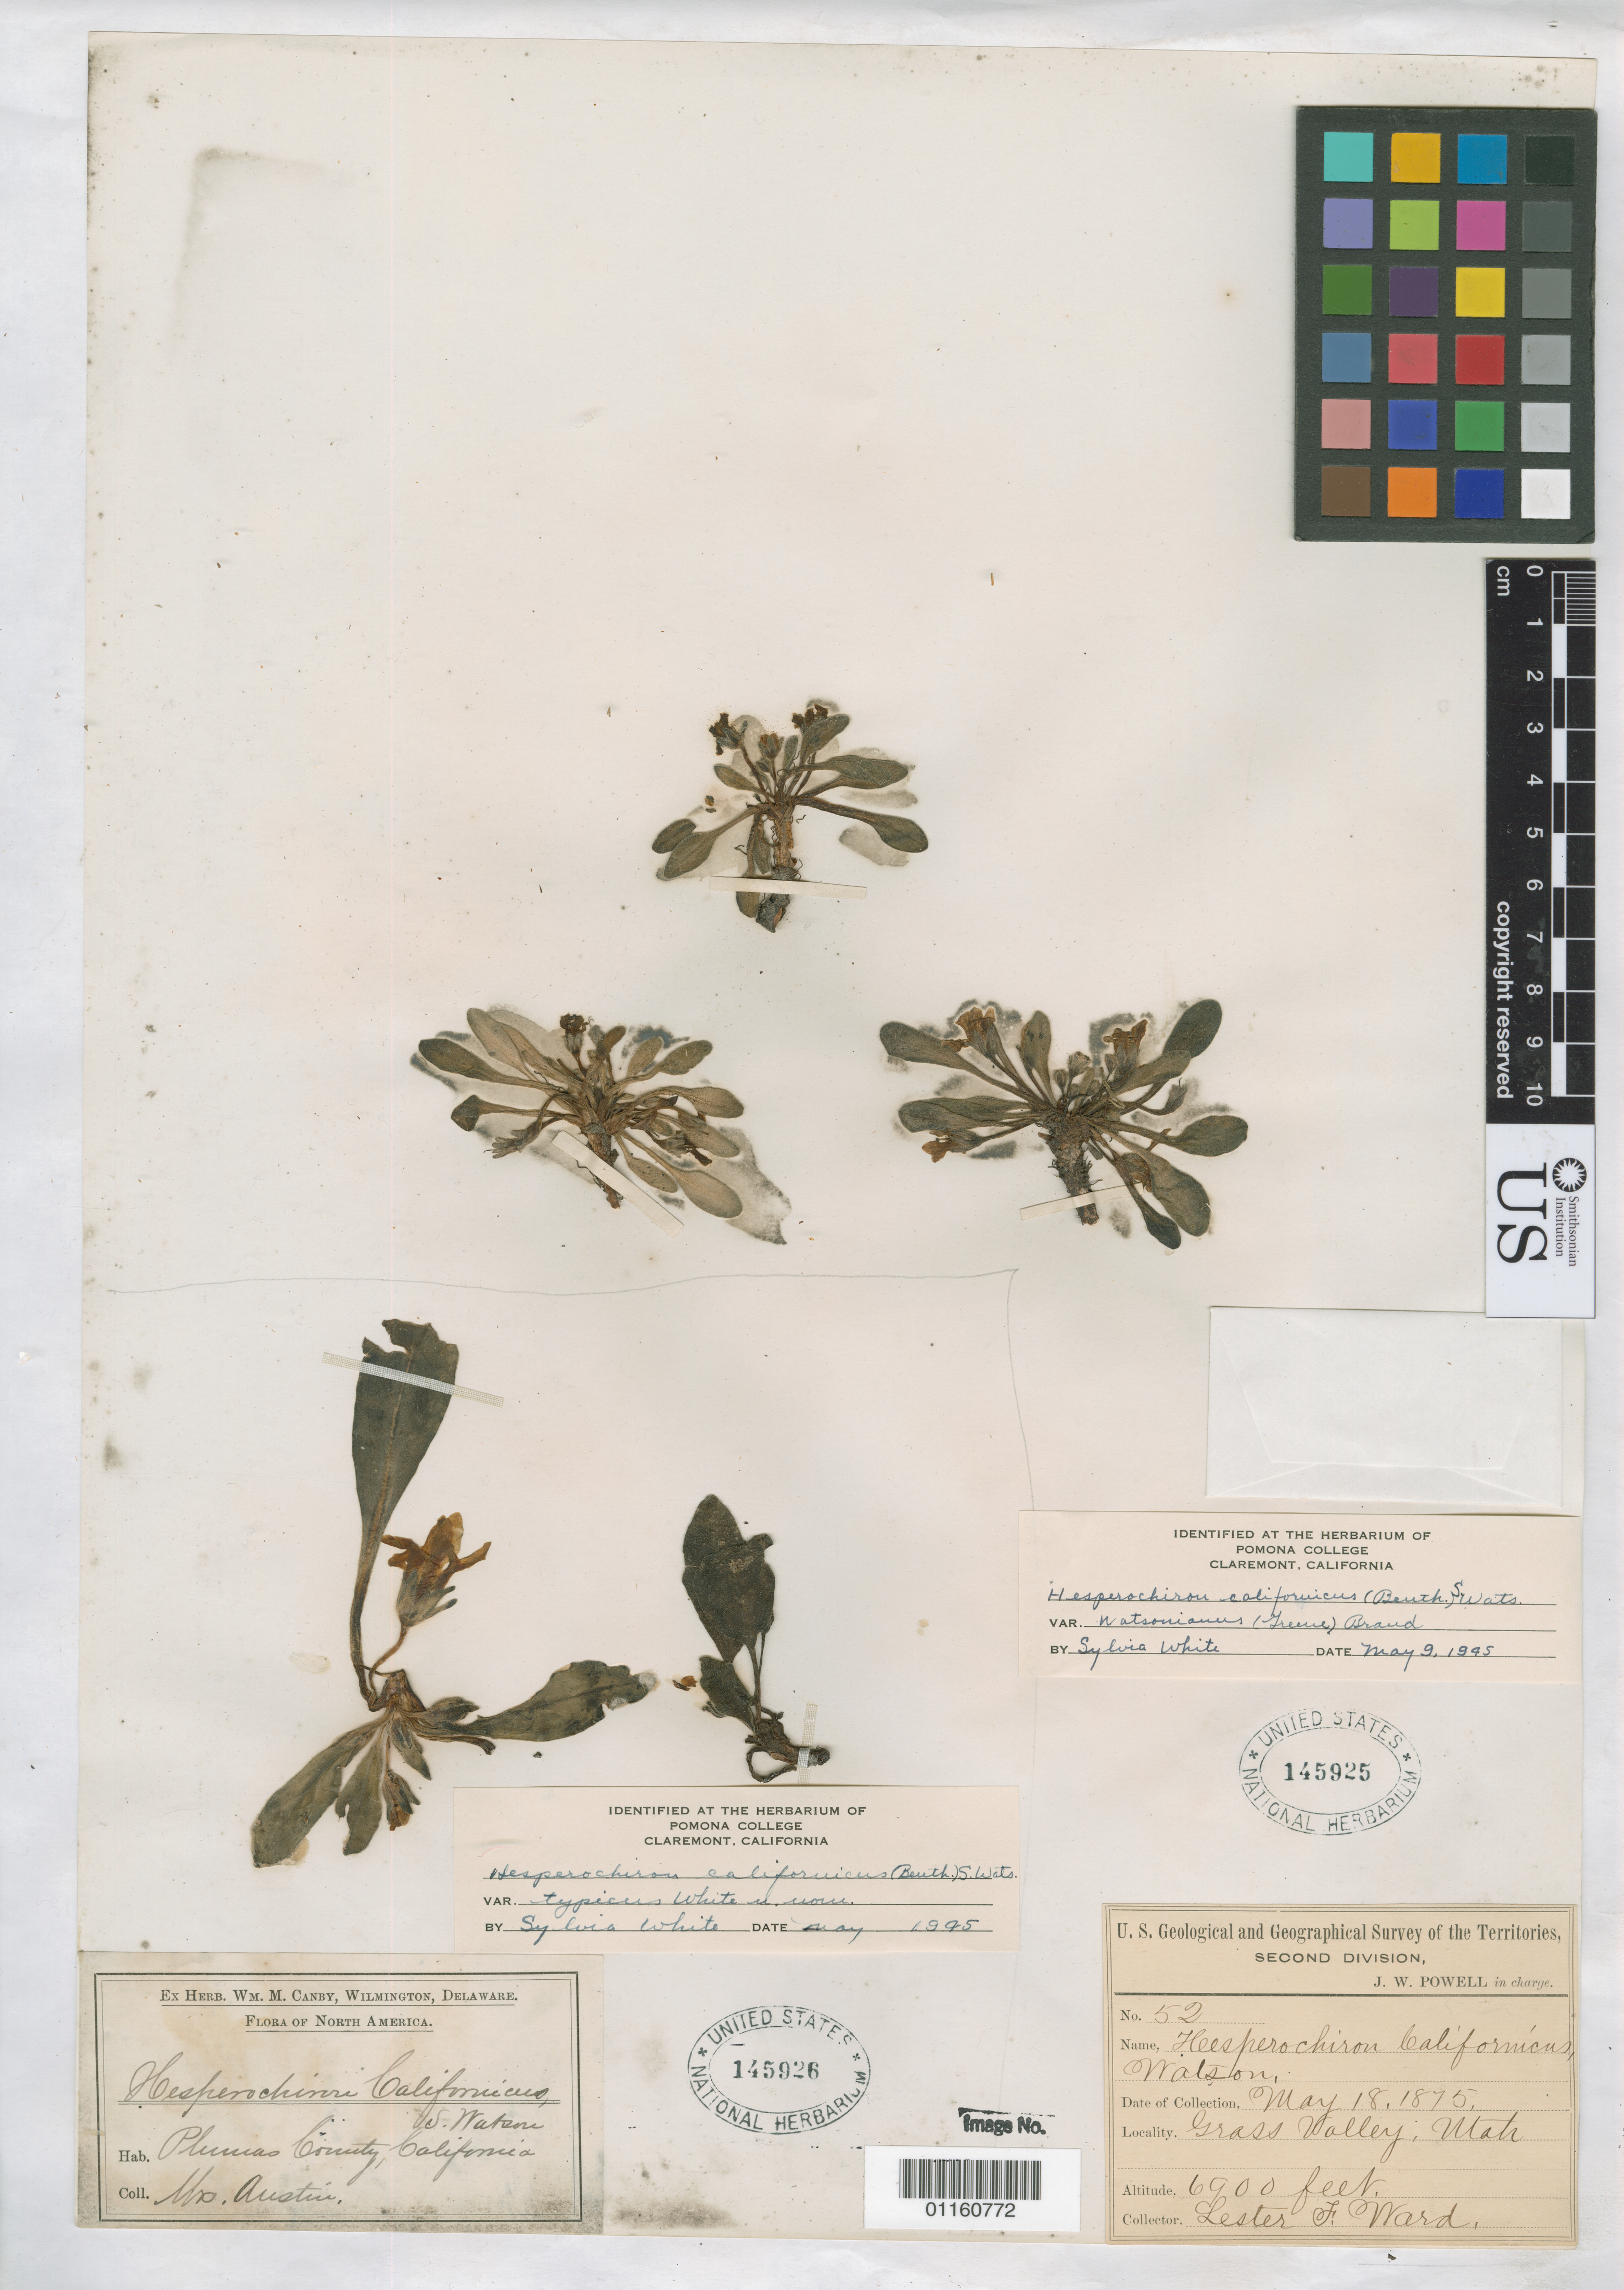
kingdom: Plantae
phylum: Tracheophyta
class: Magnoliopsida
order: Boraginales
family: Hydrophyllaceae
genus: Hesperochiron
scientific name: Hesperochiron californicus var. watsonianus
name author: (Greene) Brand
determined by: White, S.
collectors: L. F. Ward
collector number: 52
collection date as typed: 18 May 1875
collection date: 1875-05-18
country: United States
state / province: Utah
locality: Grass Valley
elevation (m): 2103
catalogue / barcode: US 145925